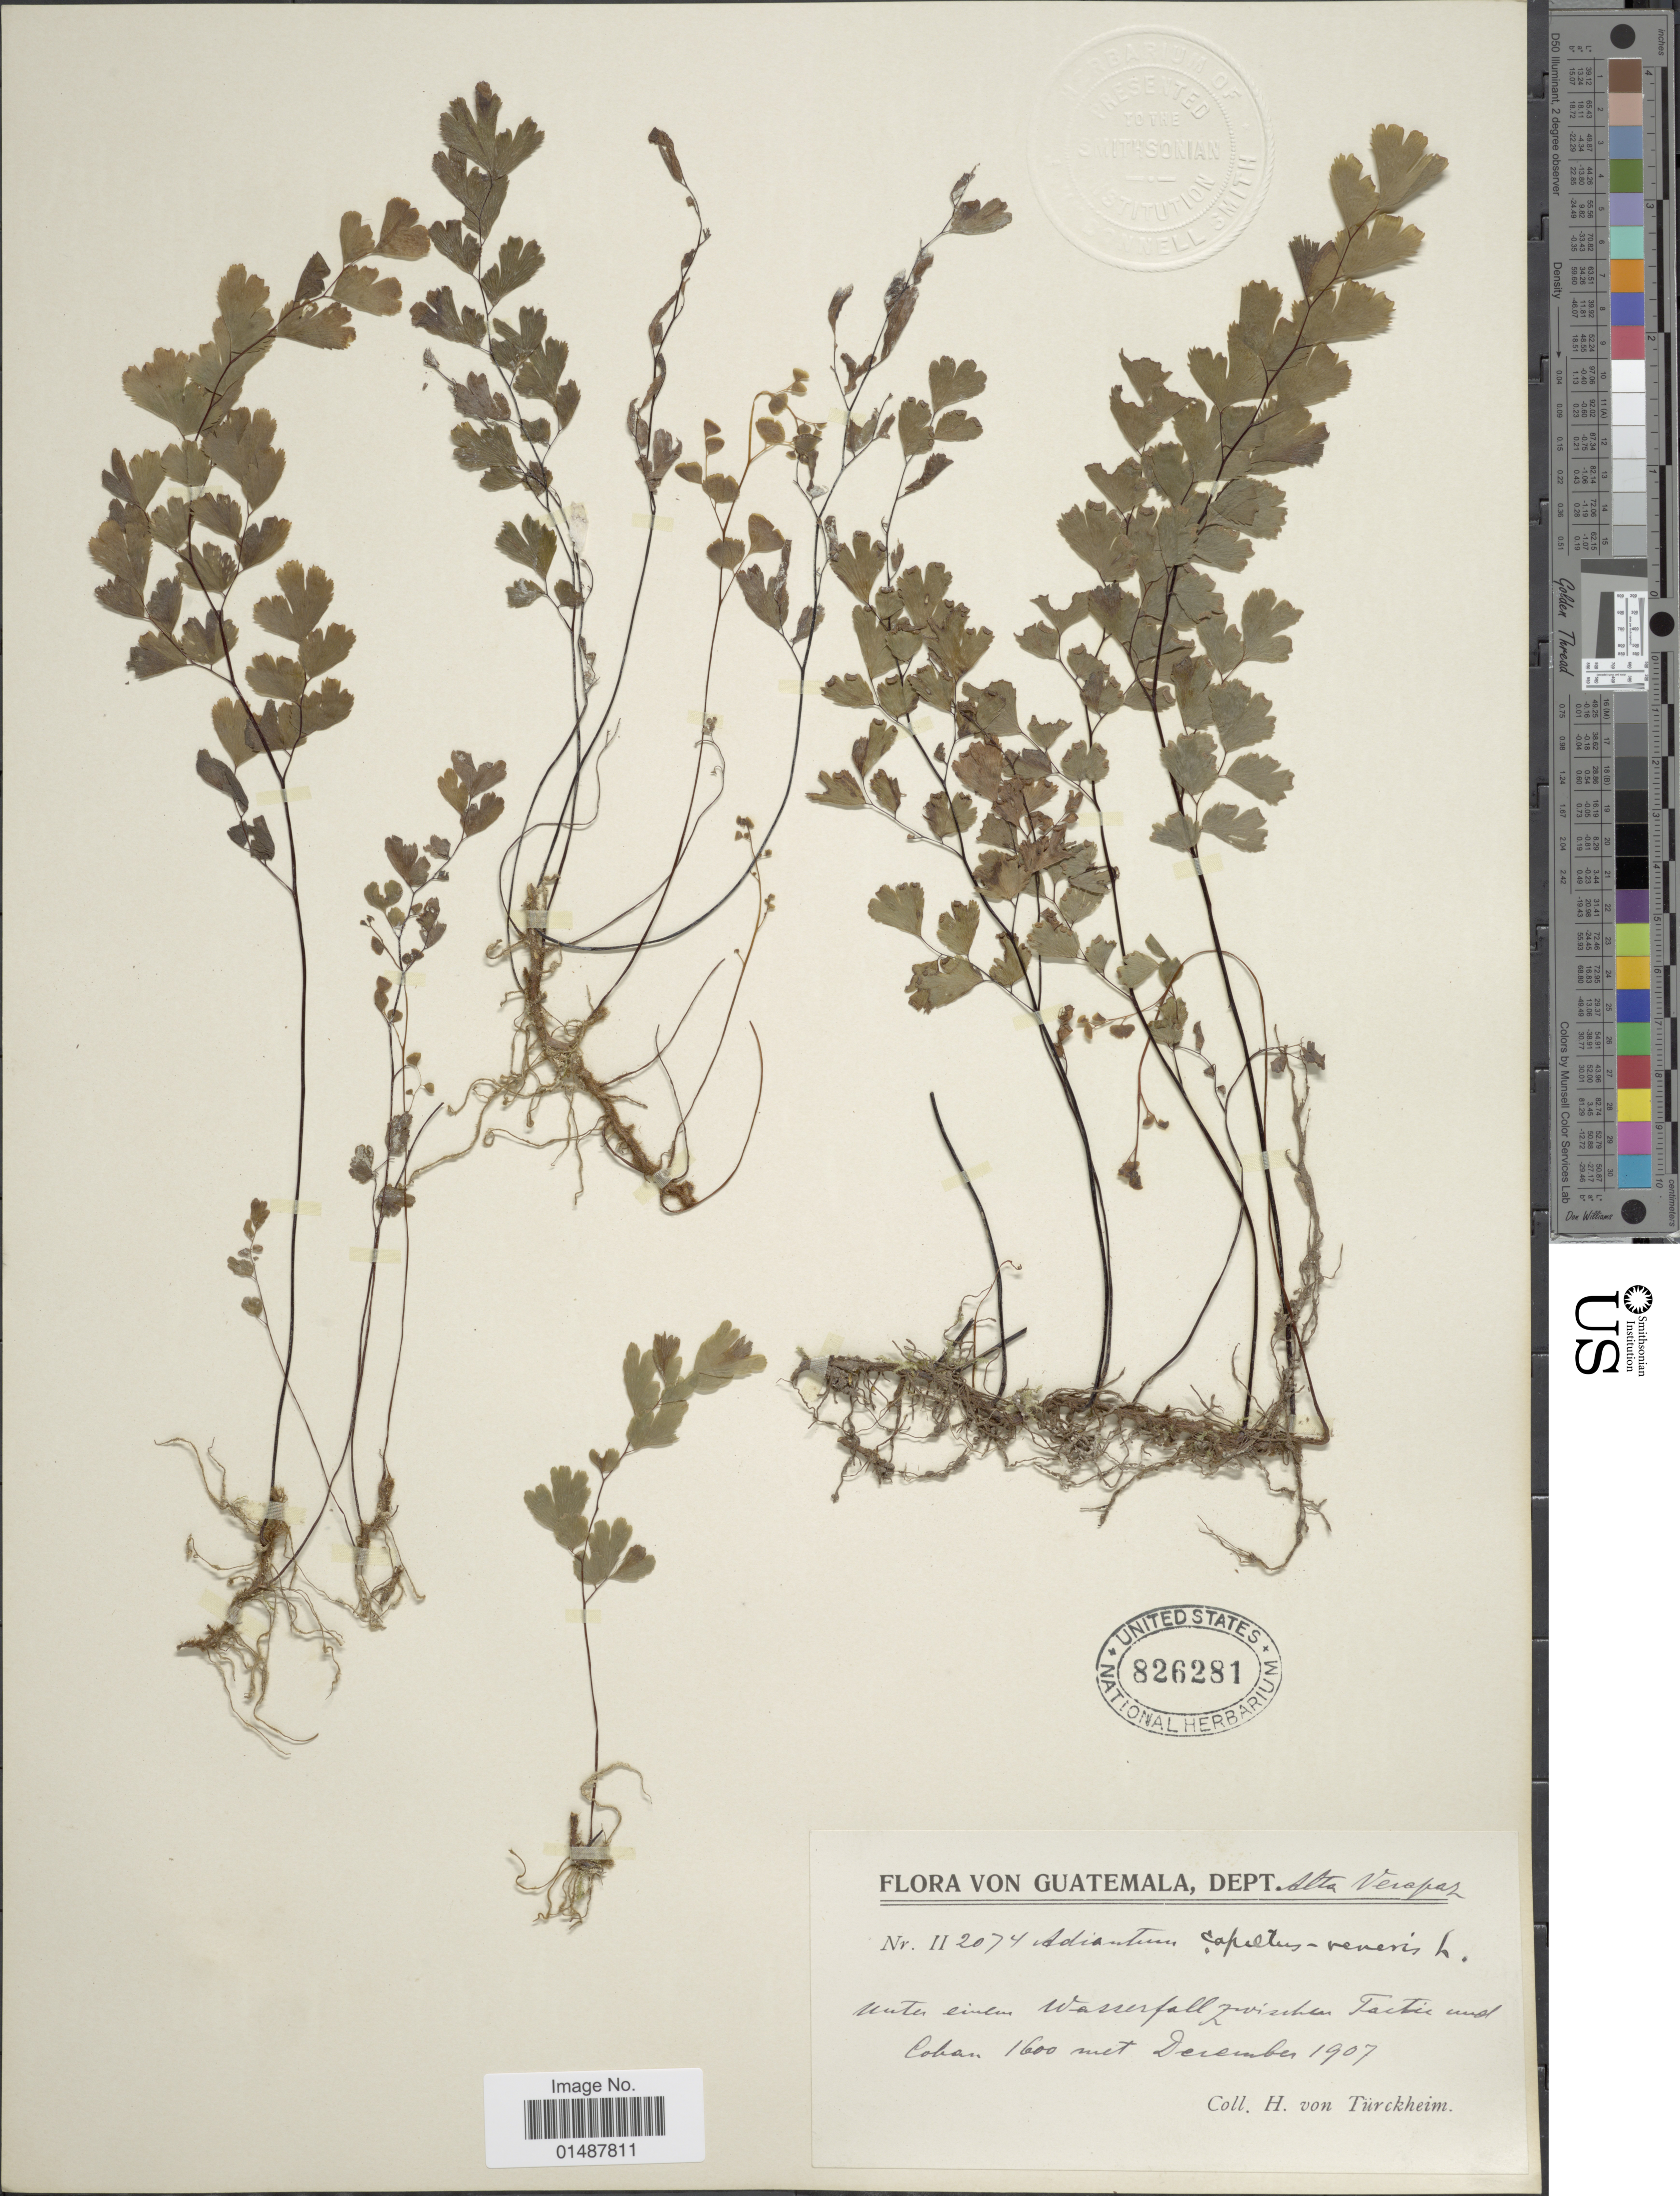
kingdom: Plantae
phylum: Tracheophyta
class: Polypodiopsida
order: Polypodiales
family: Pteridaceae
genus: Adiantum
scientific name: Adiantum capillus-veneris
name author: L.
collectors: H. von Türckheim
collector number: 2074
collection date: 1907-12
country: Guatemala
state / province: Alta Verapaz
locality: Wasserfall zwischen Tactic und Cobán [waterfall between Tactic and Cobán]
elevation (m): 1600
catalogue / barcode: US 826281